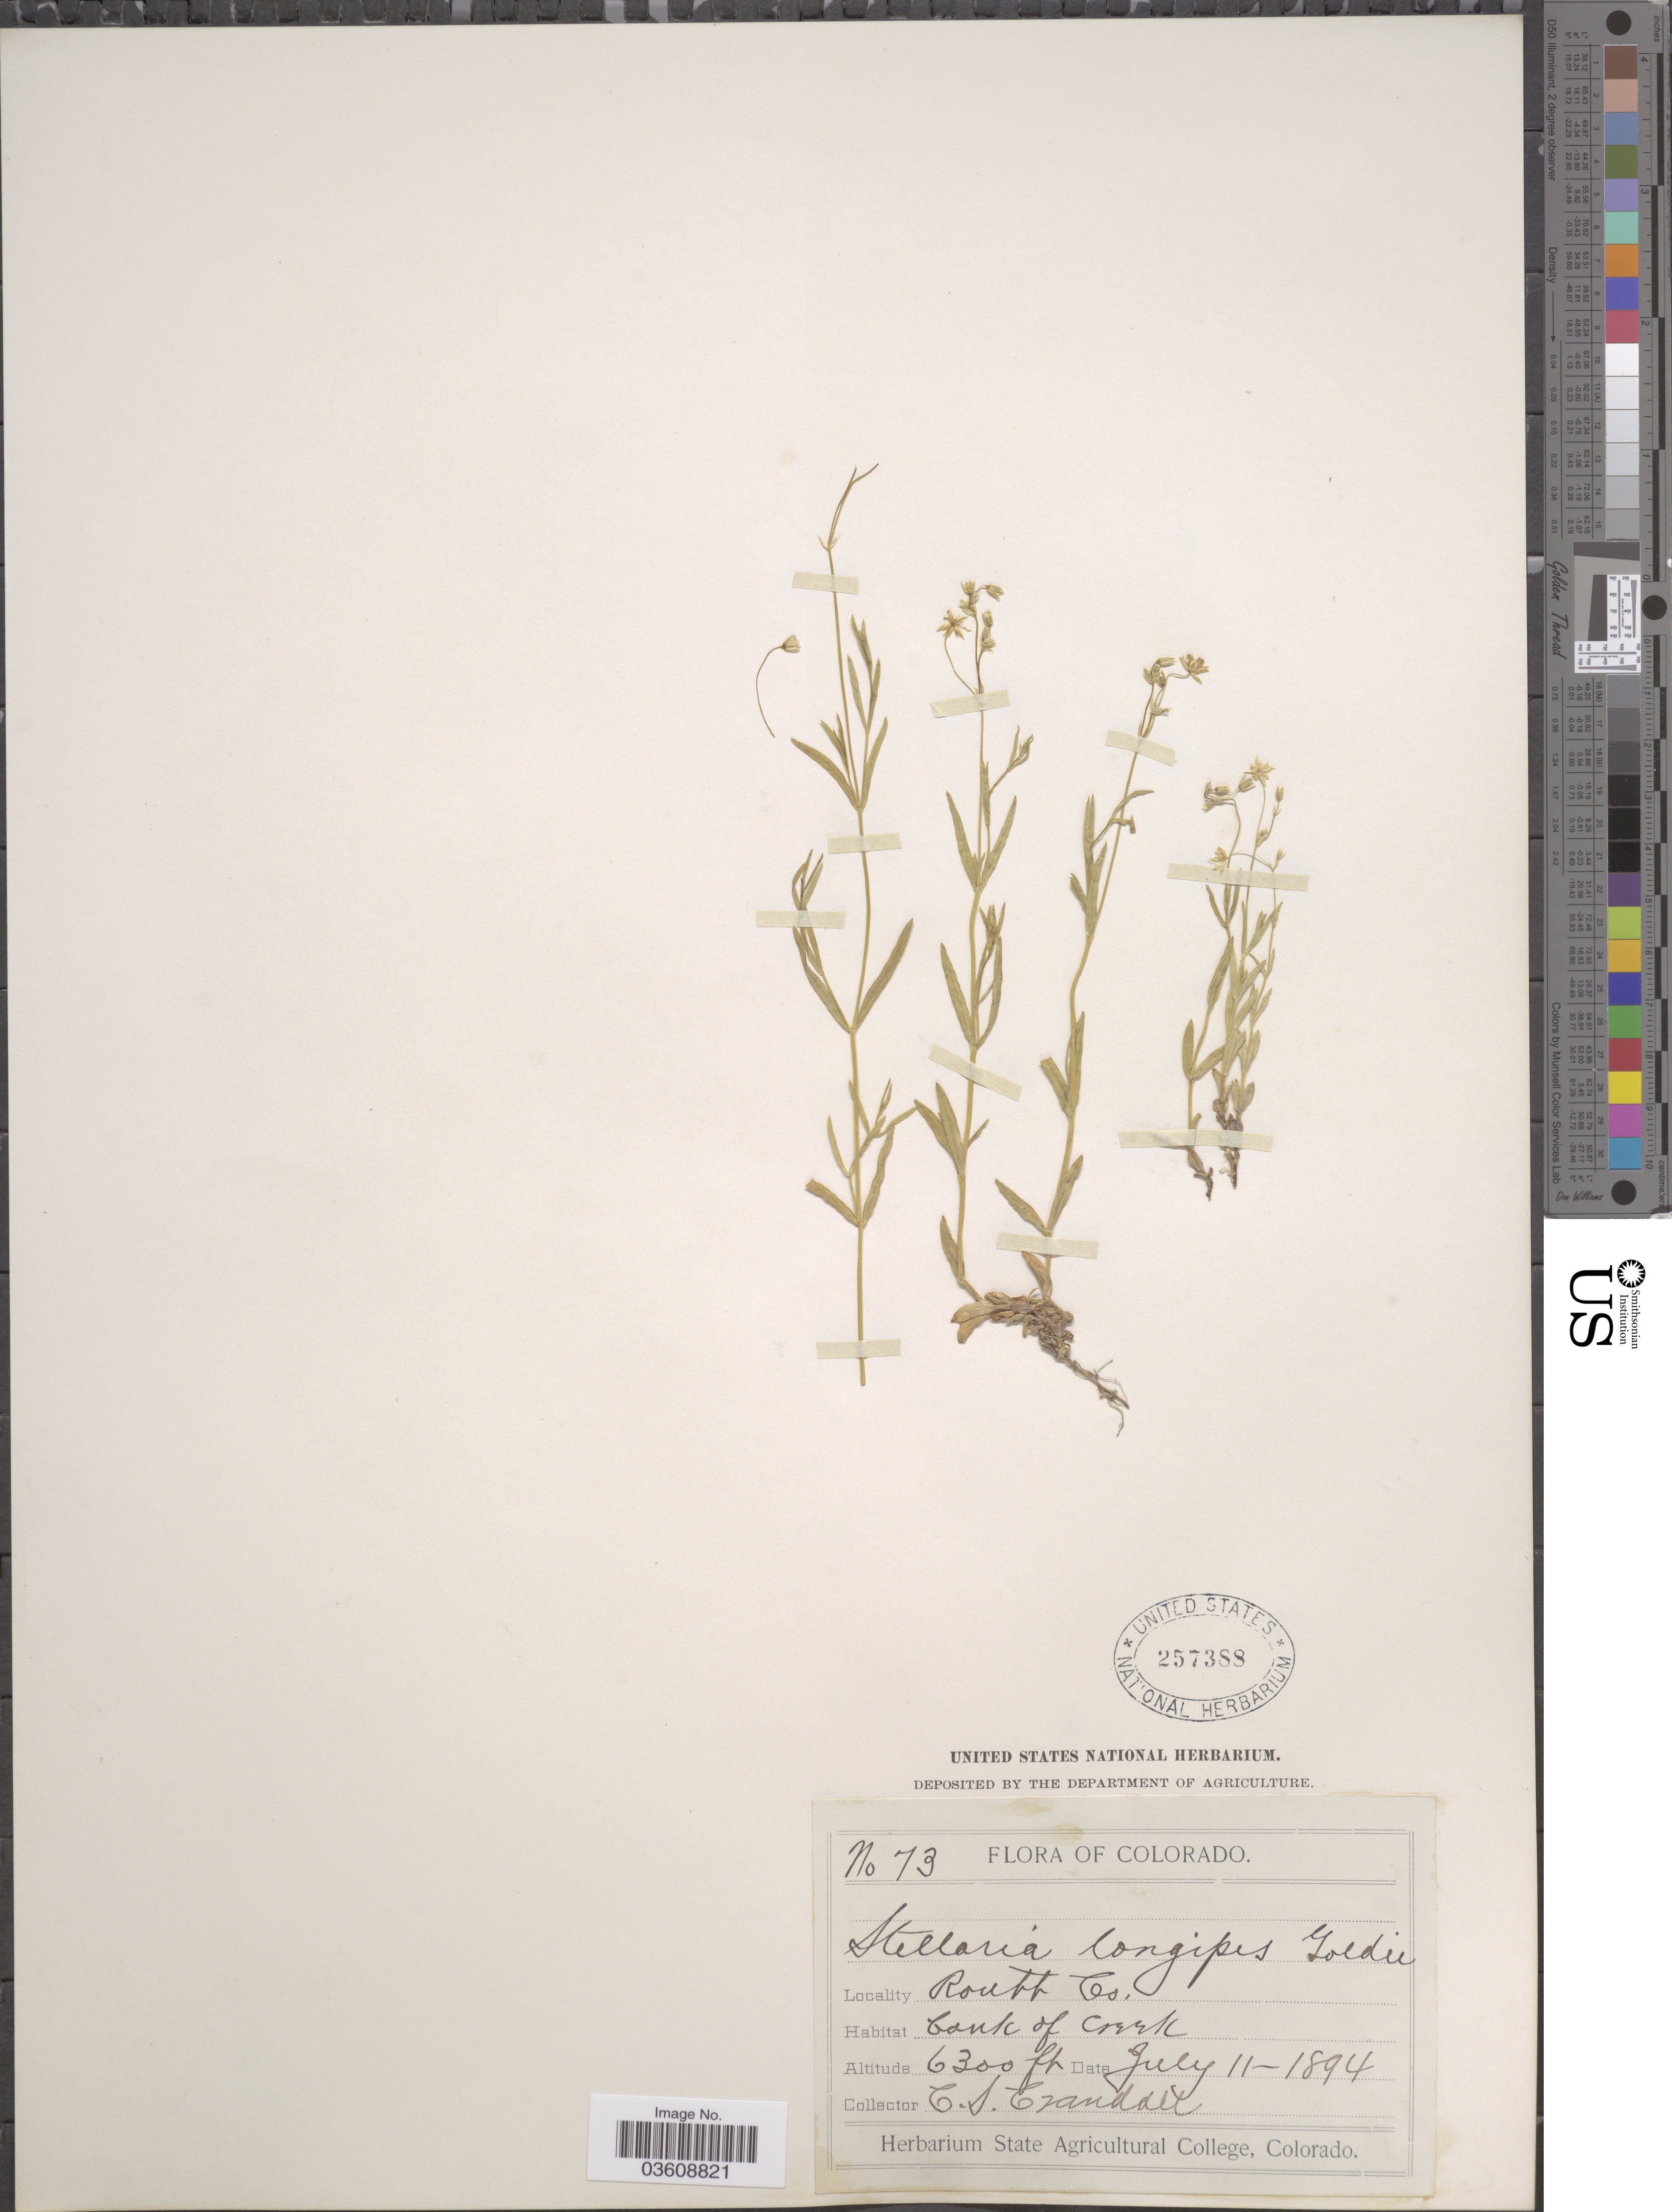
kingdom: Plantae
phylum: Tracheophyta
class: Magnoliopsida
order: Caryophyllales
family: Caryophyllaceae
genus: Stellaria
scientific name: Stellaria longipes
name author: Goldie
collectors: C. Crandall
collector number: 73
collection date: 1894-07-11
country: United States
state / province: Colorado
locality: Routt Co., bank of creek.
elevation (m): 1920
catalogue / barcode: US 257388